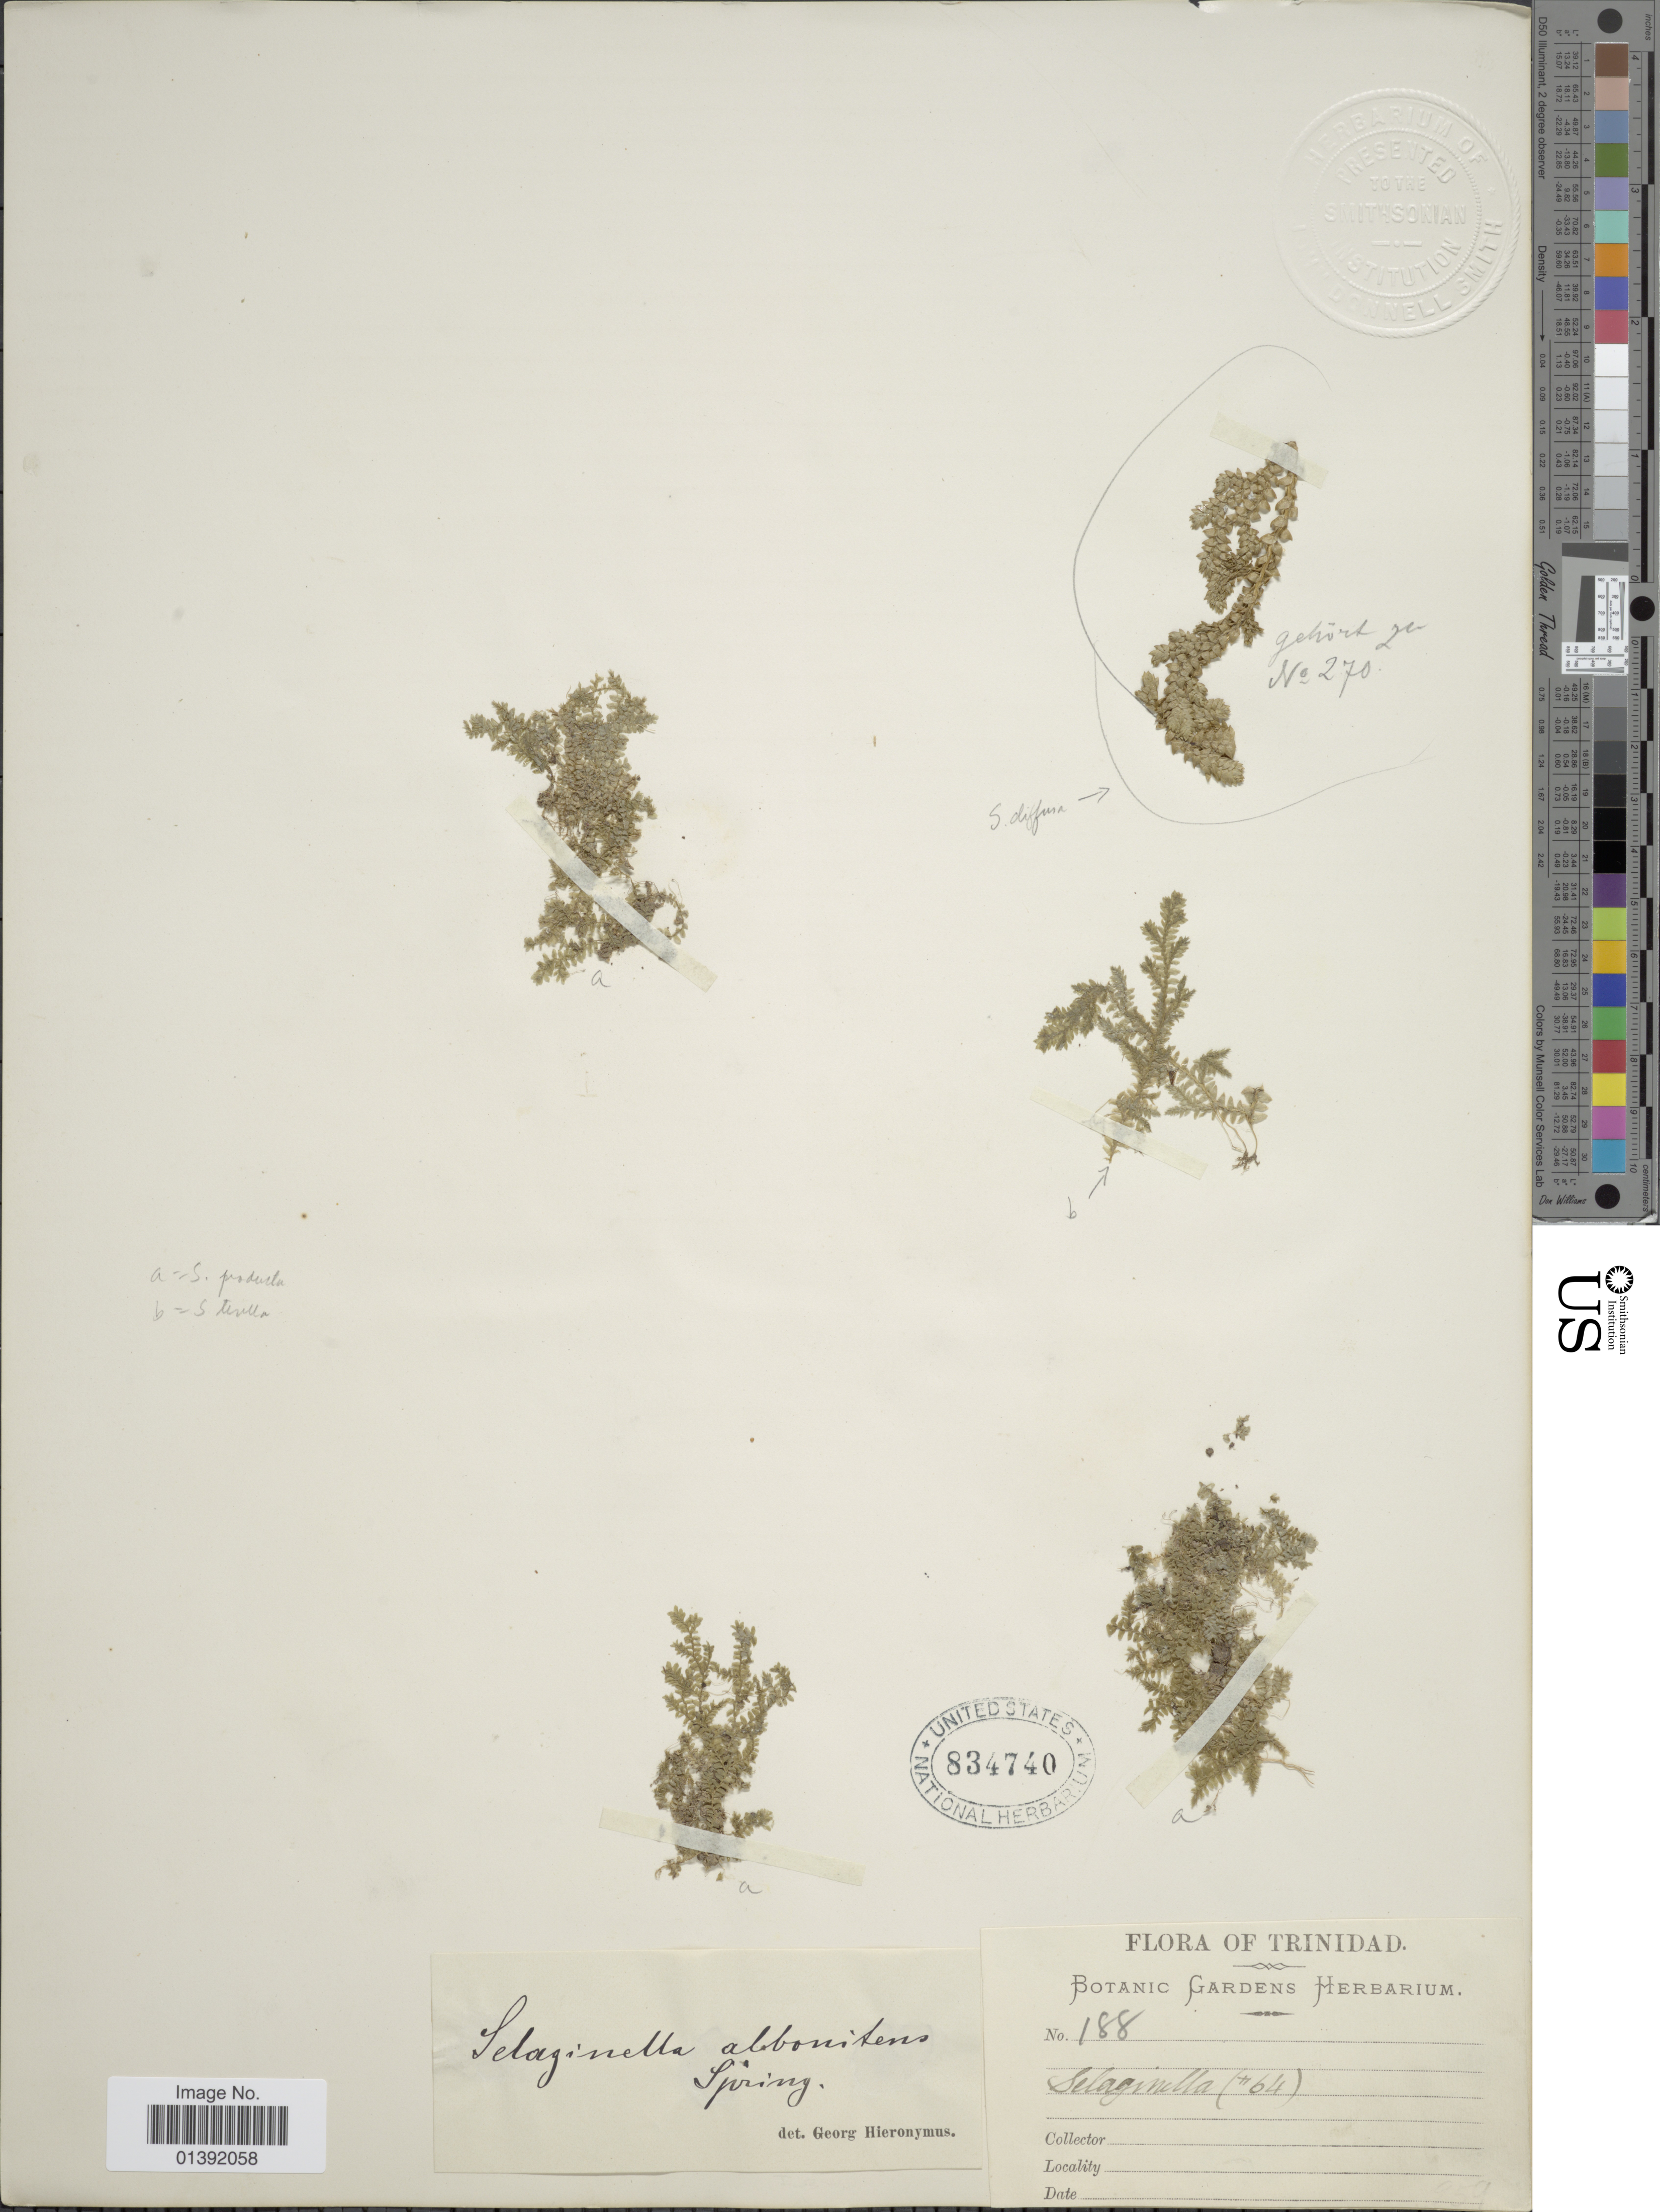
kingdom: Plantae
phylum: Tracheophyta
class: Lycopodiopsida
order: Selaginellales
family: Selaginellaceae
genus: Selaginella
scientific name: Selaginella tenella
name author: (P. Beauv.) Spring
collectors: ex herb. Bot. Gard.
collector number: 188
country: Trinidad and Tobago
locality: Trinidad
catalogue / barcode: US 834740